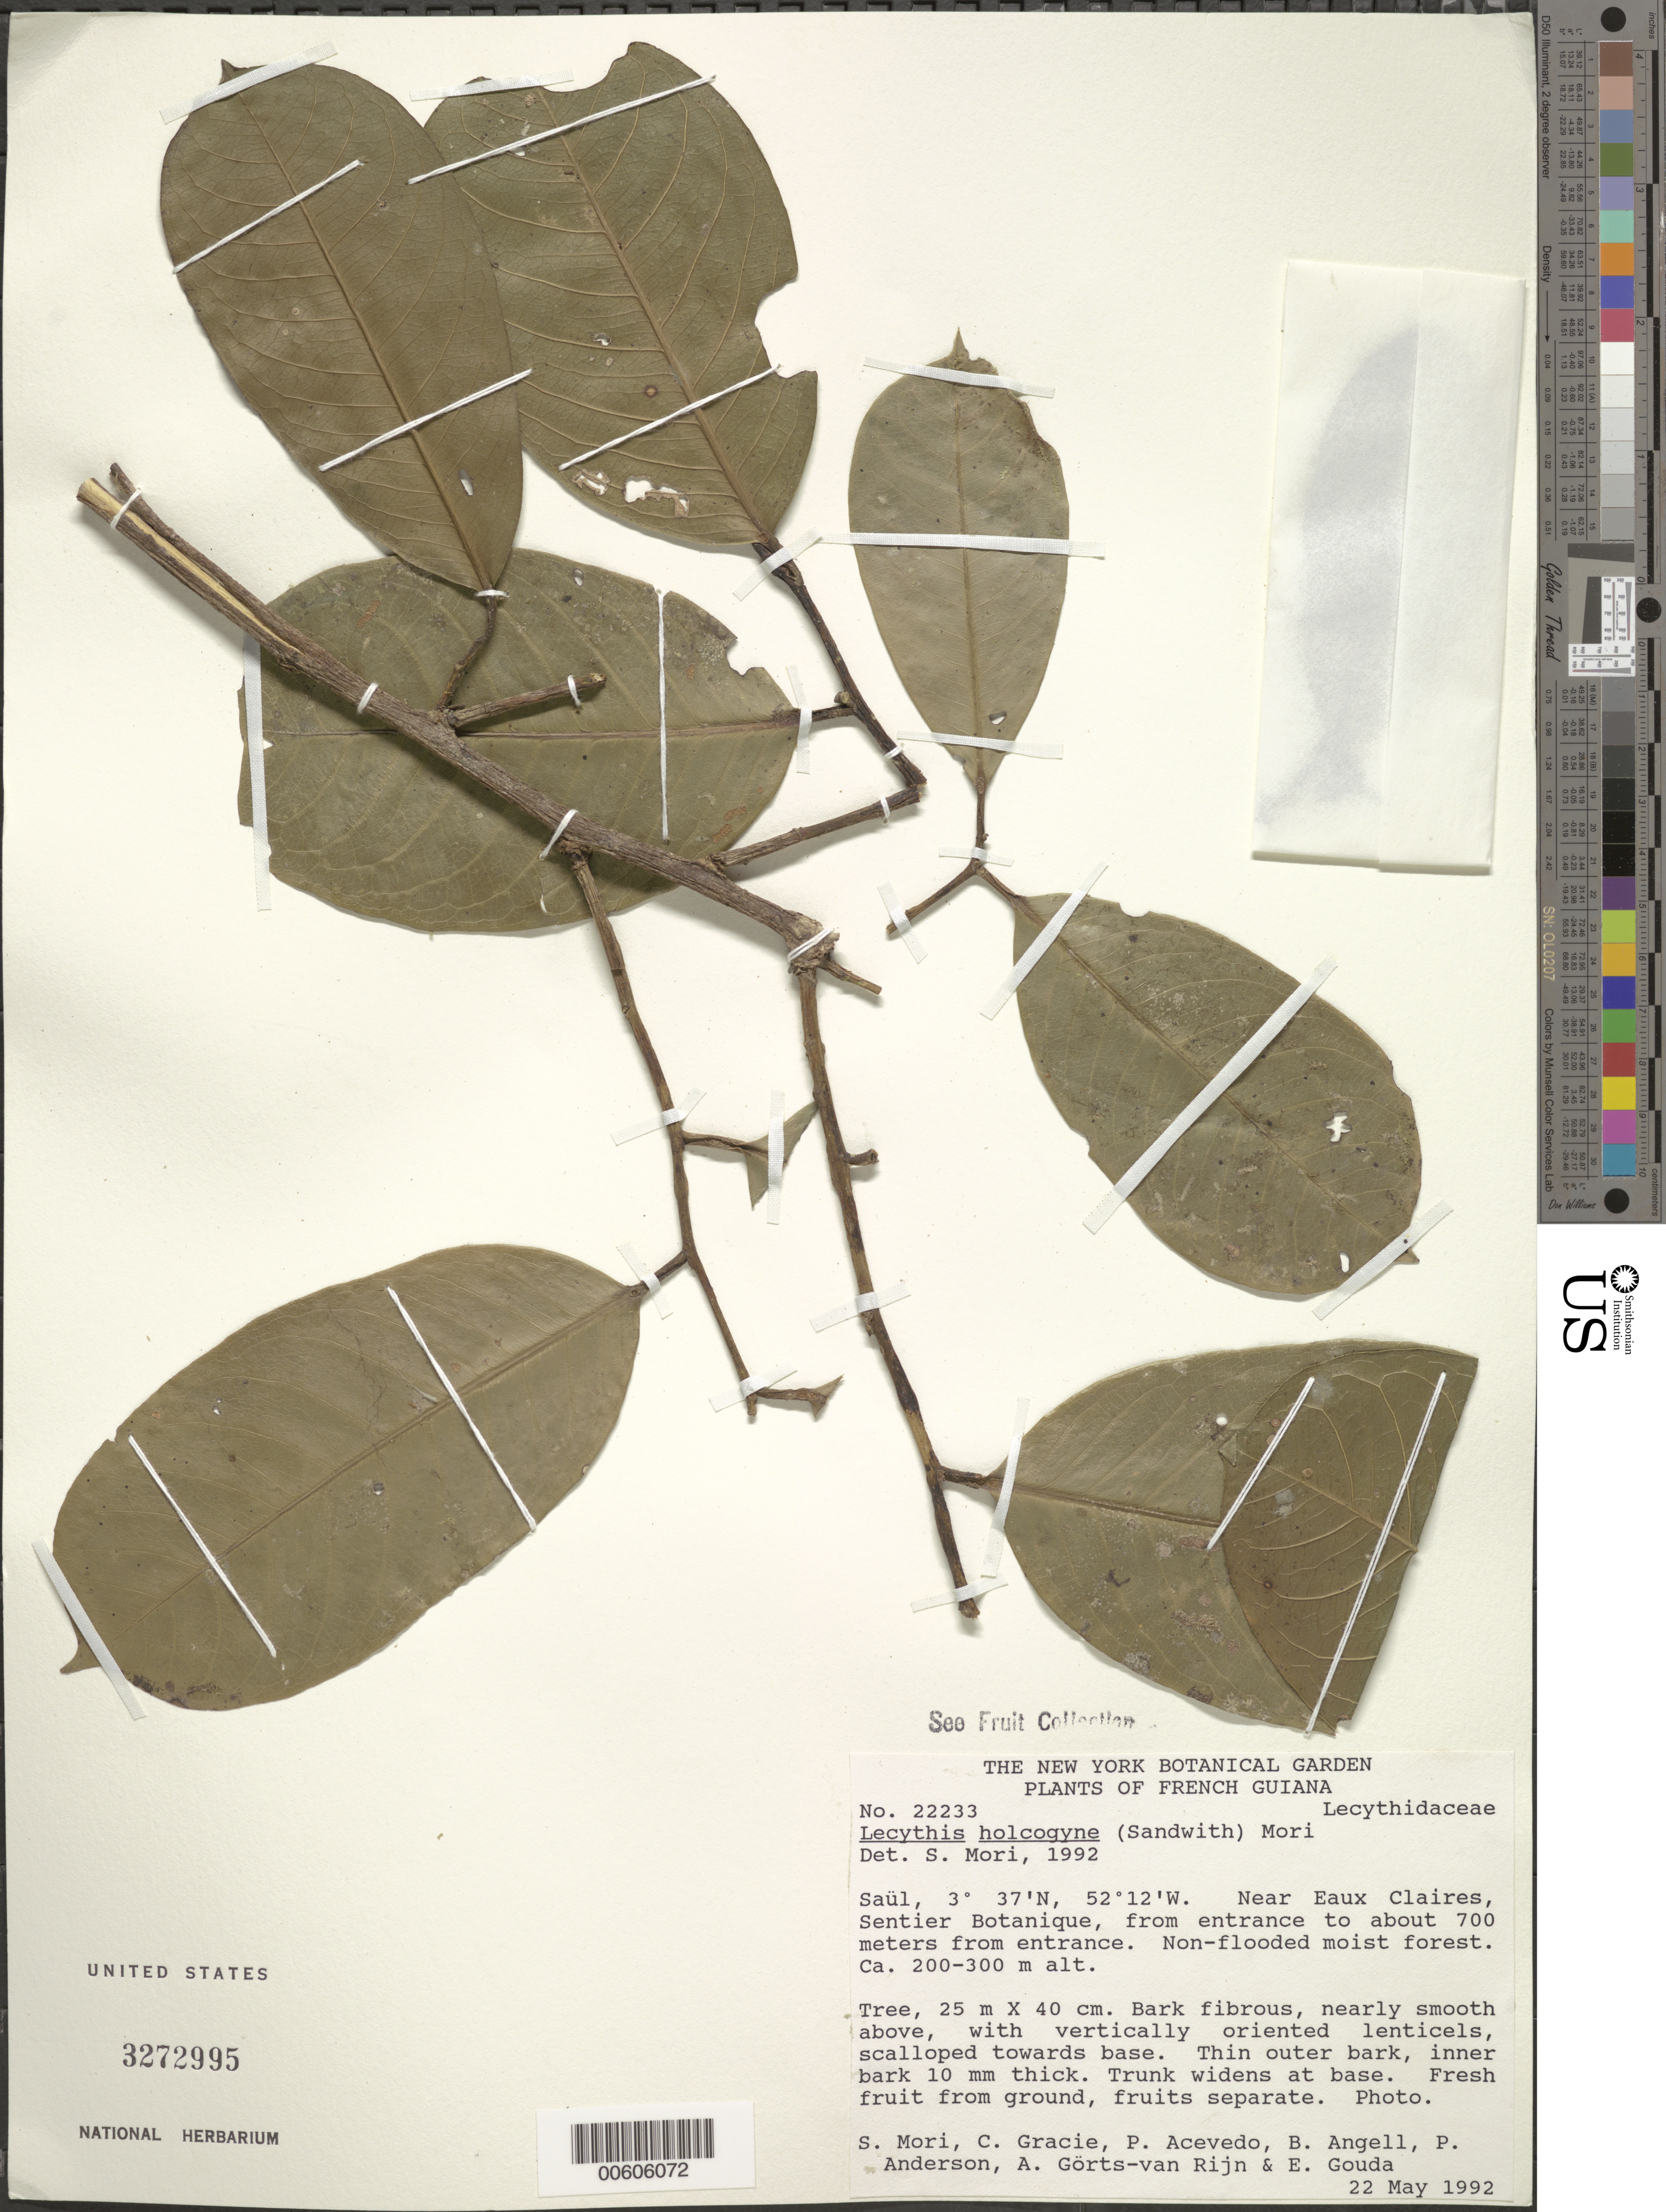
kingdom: Plantae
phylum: Tracheophyta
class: Magnoliopsida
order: Ericales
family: Lecythidaceae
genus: Lecythis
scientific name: Lecythis holcogyne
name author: (Sandwith) S.A. Mori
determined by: Mori, Scott A.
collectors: S. Mori, C. A. Gracie, P. Acevedo-Rodr., Bobbi Angell & P. Anderson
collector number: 22233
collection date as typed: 22-May-92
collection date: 1992-05-22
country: French Guiana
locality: Saül, vicinity of Eaux Claires, Sentier Botanique, entrance to about 700 m from entrance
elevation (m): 200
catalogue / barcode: US 3272995